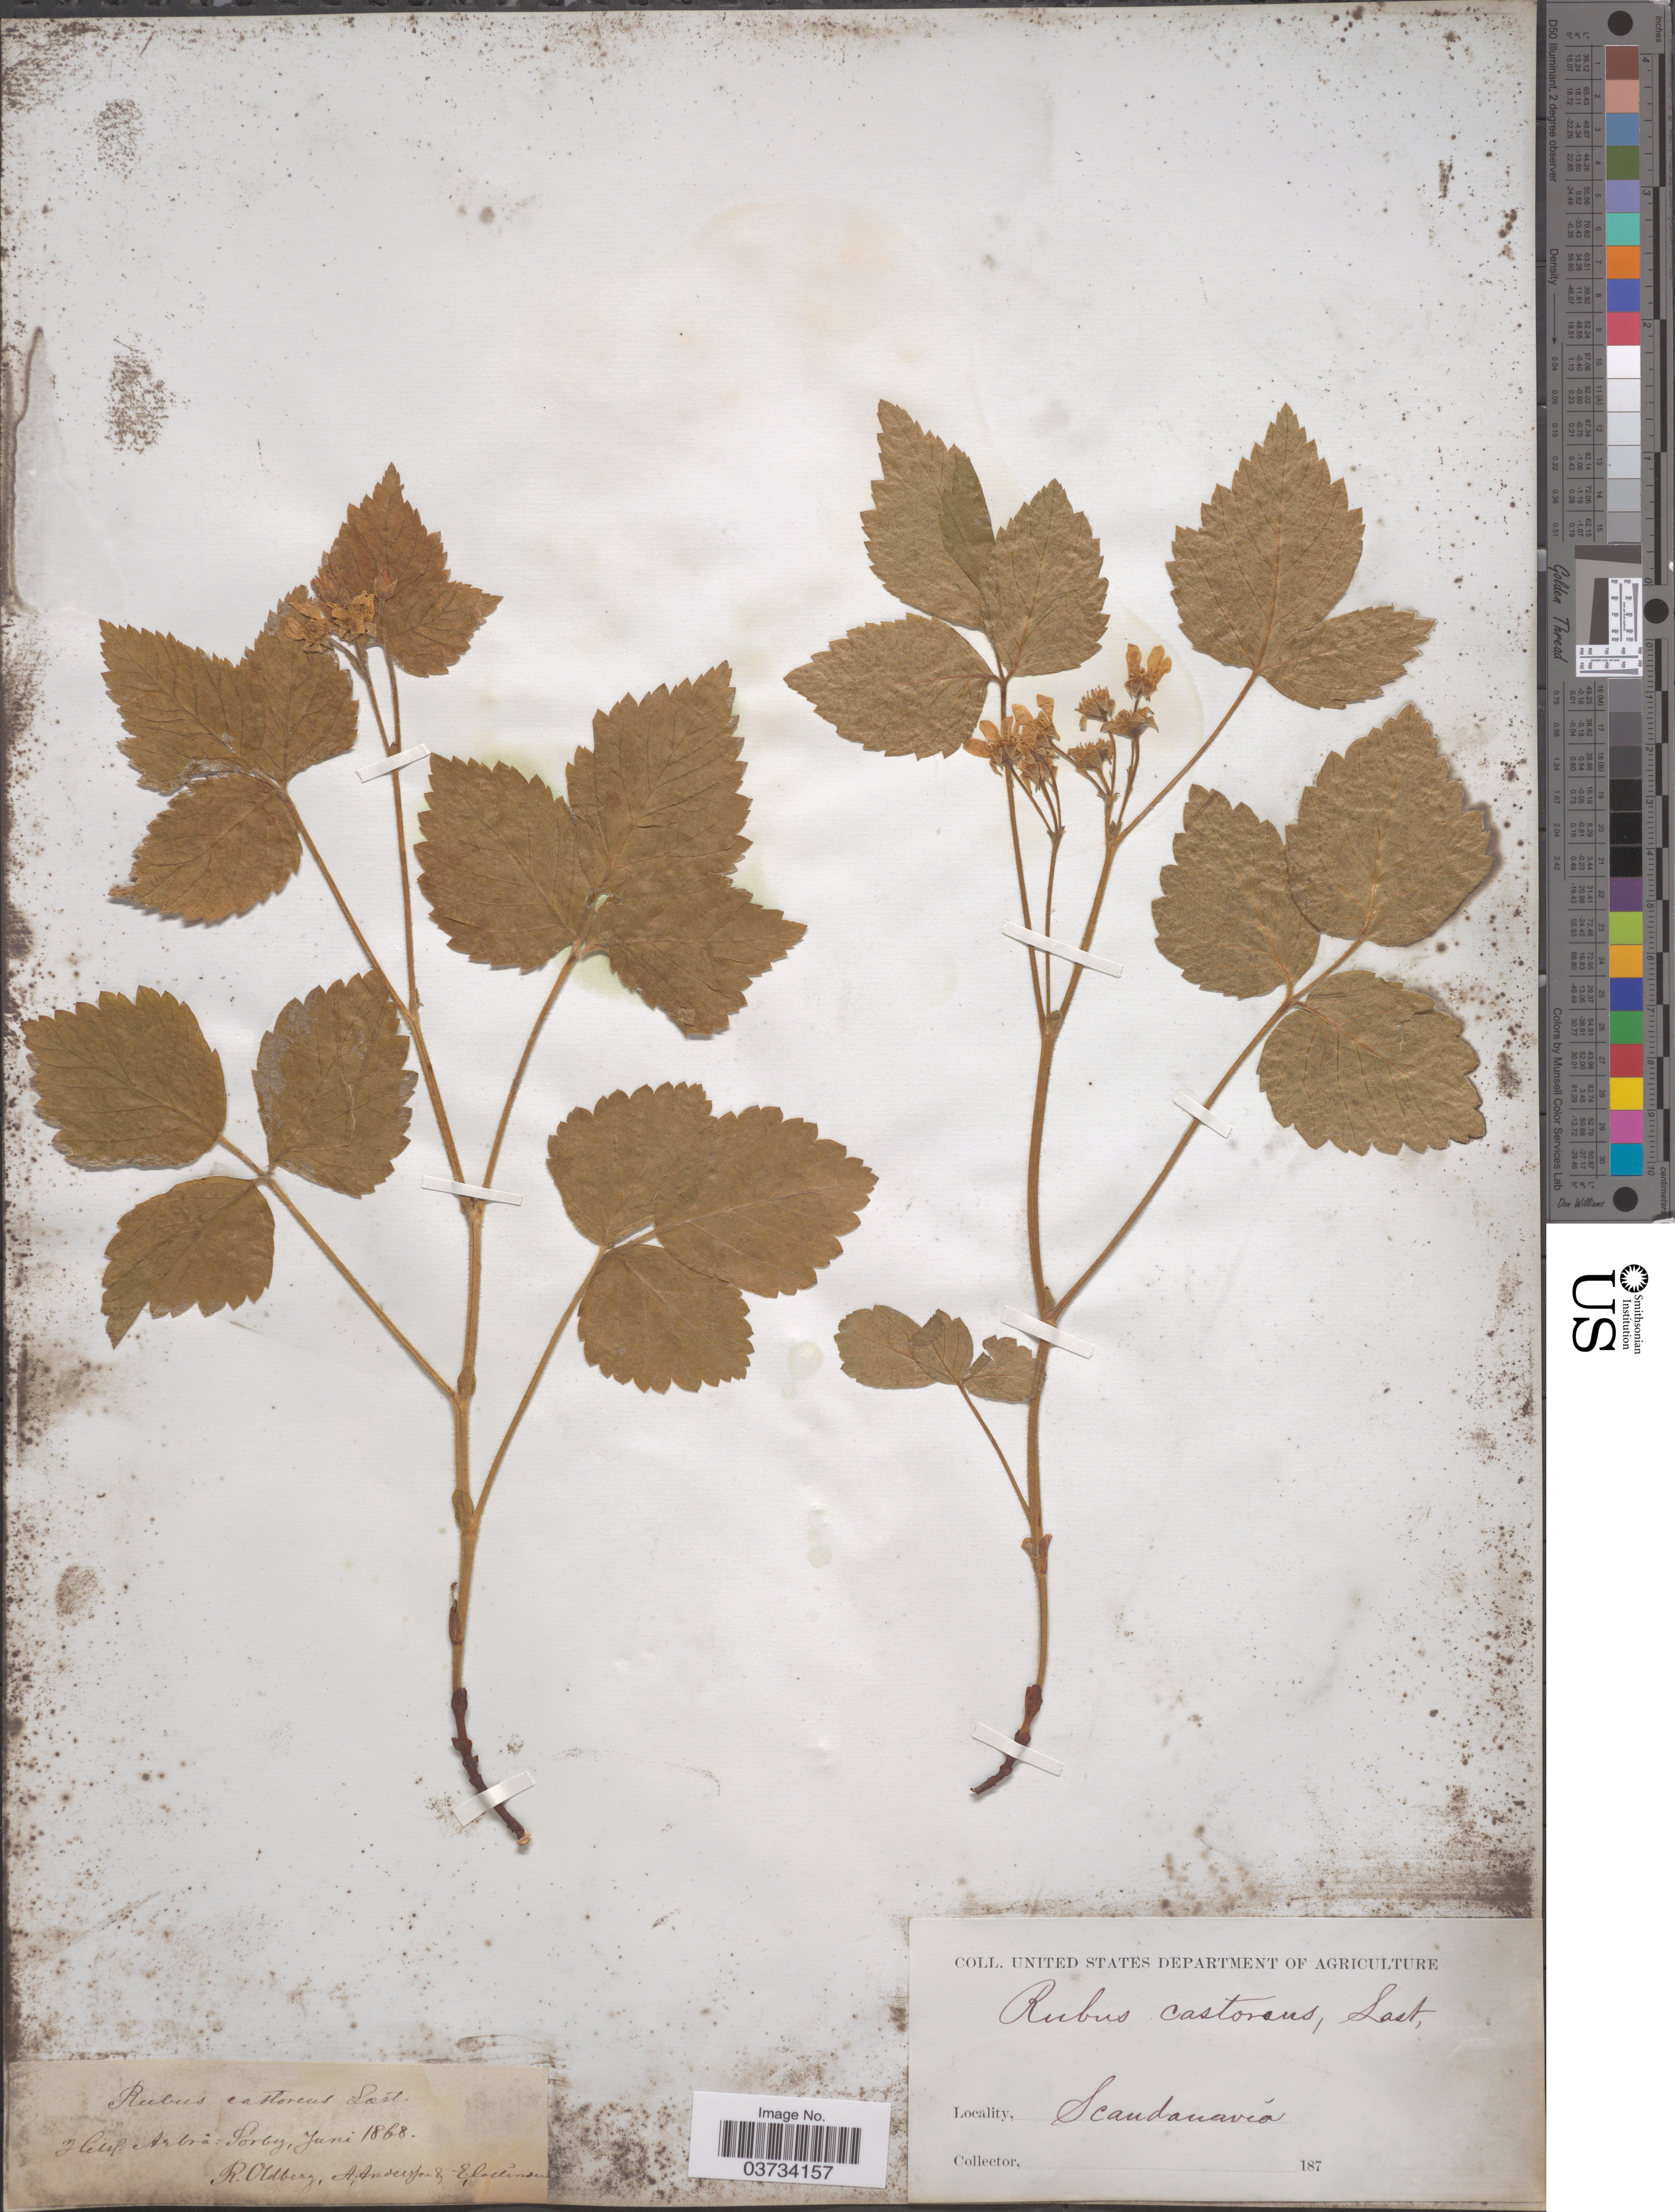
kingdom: Plantae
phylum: Tracheophyta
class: Magnoliopsida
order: Rosales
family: Rosaceae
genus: Rubus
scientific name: Rubus x castoreus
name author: (Laest.) Fr.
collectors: R. Oldberg, A. Anderson & E. Collinder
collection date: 1868-06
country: Sweden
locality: Helsl Arbra: Sorby. Scandinavia.